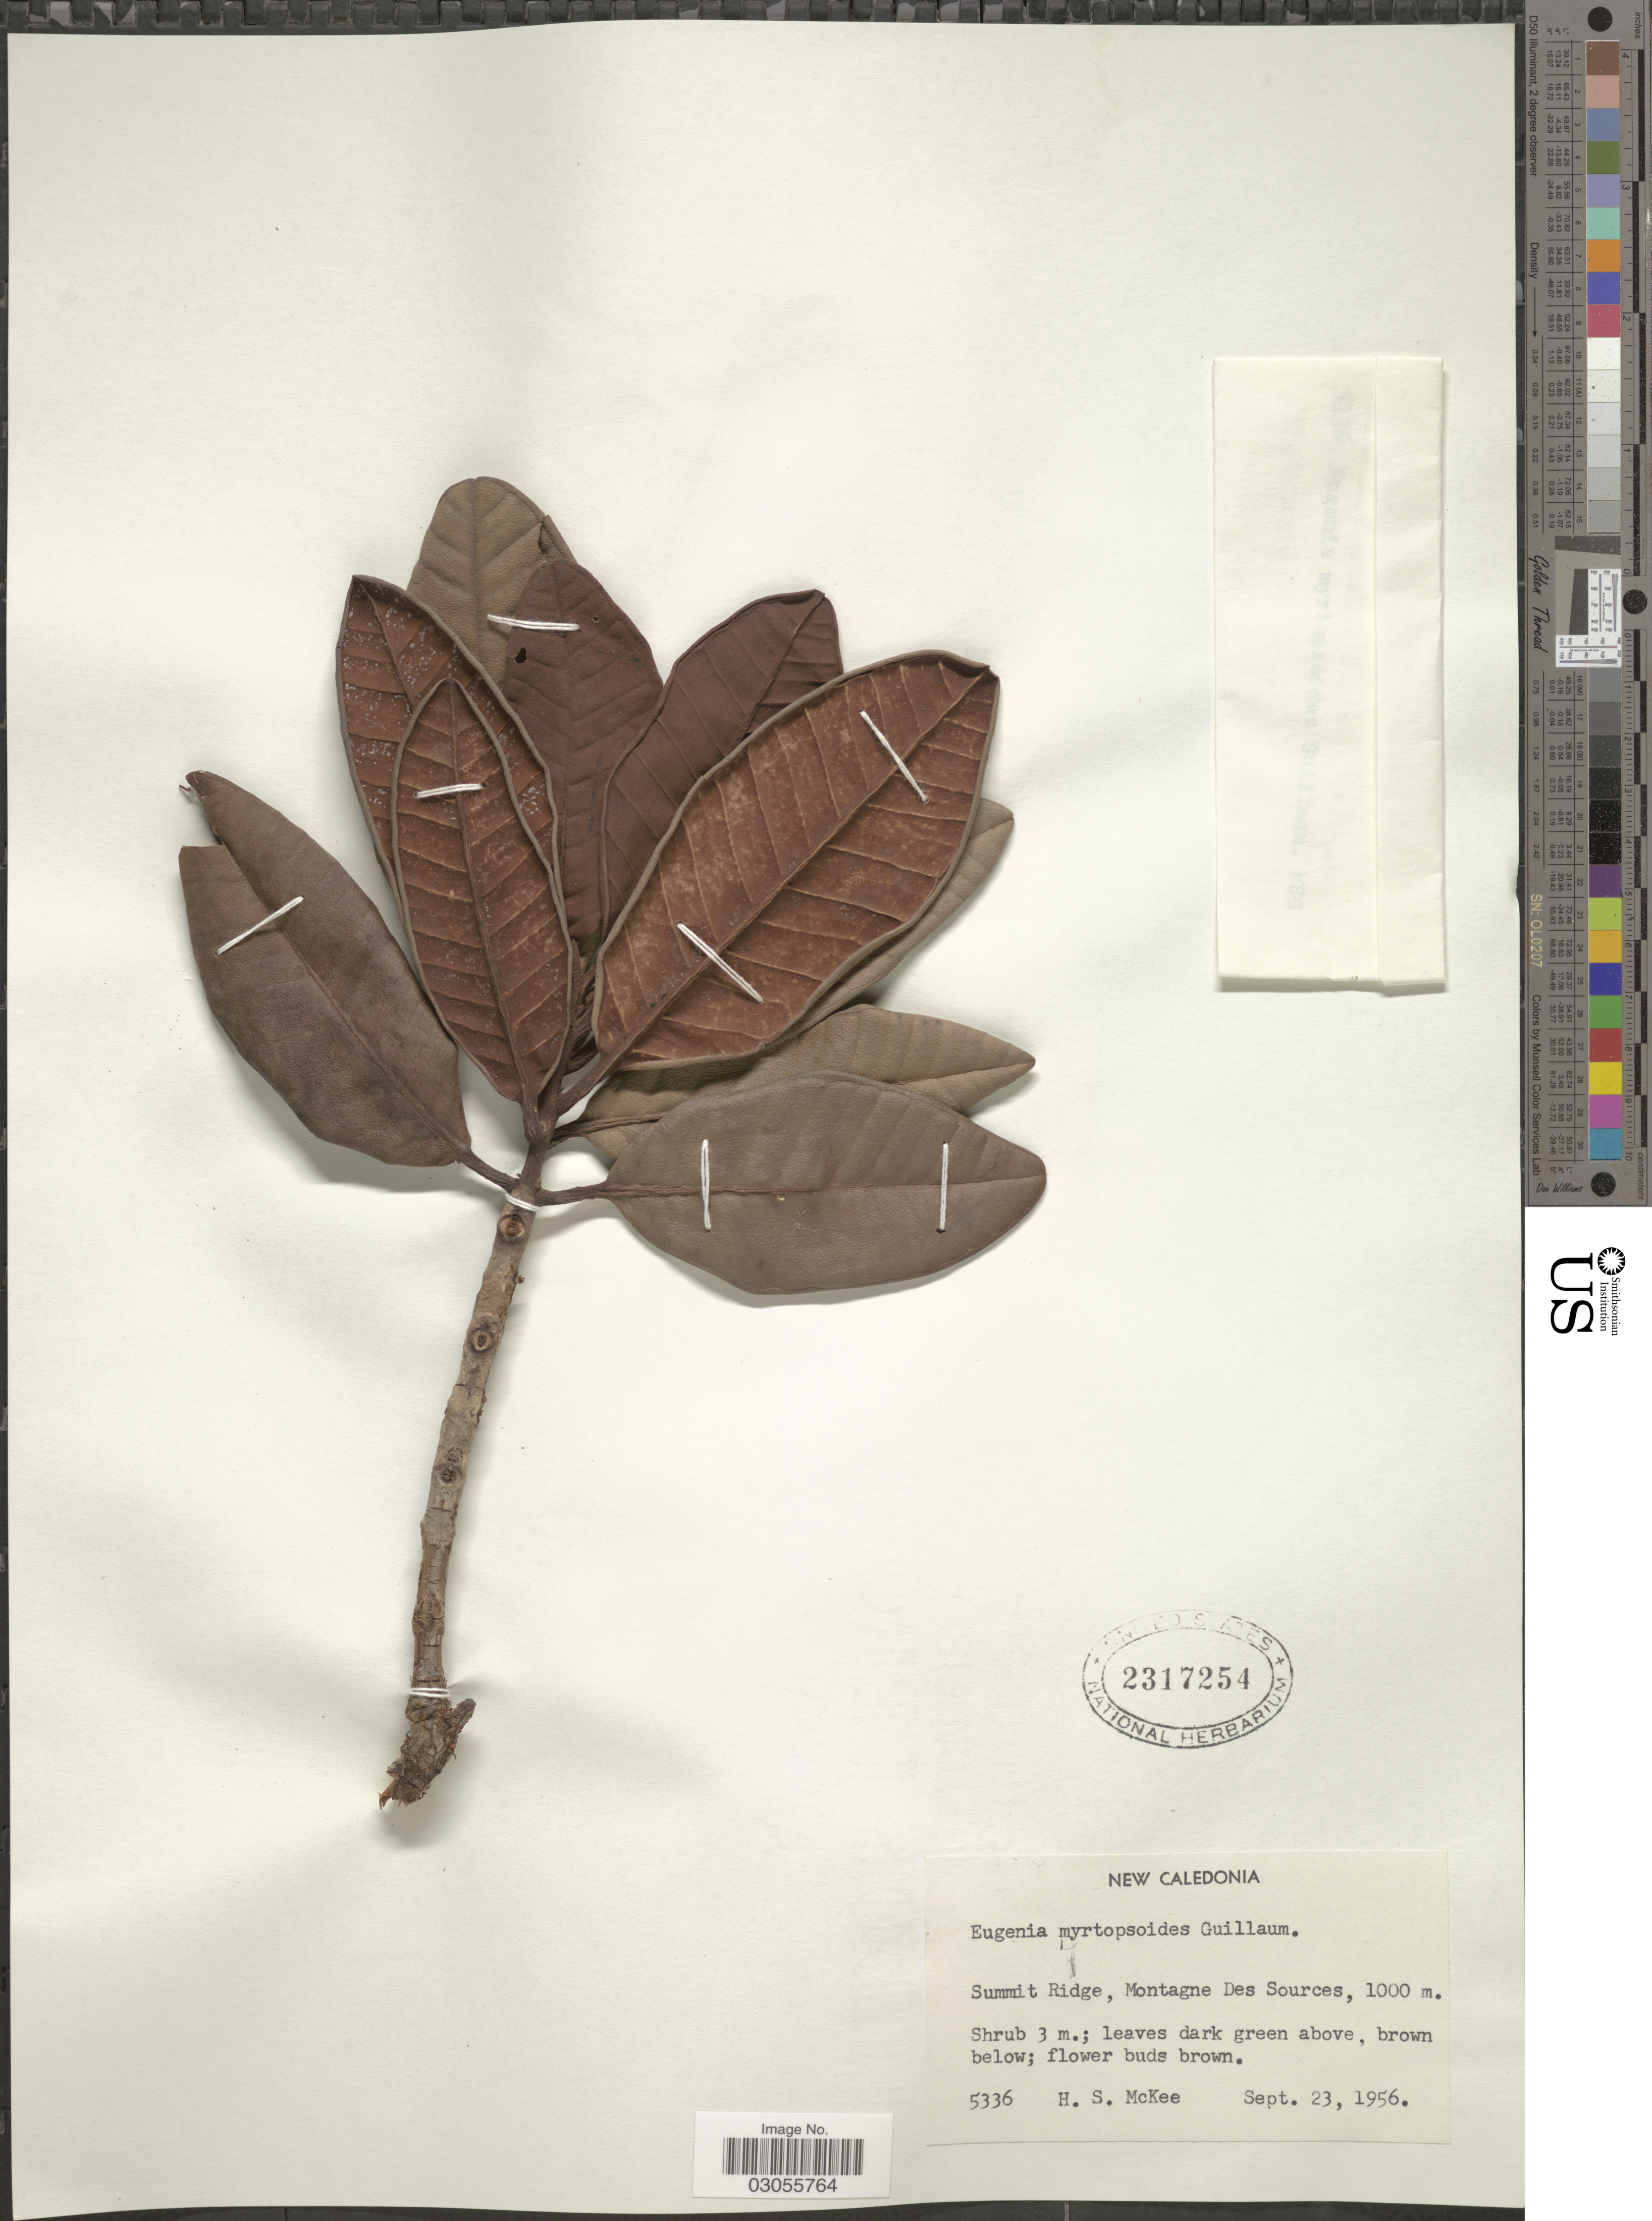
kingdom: Plantae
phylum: Tracheophyta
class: Magnoliopsida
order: Myrtales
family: Myrtaceae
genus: Kanakomyrtus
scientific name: Kanakomyrtus myrtopsidoides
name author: (Guillaumin) N. Snow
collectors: H. S. McKee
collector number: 5336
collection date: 1956-09-23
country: New Caledonia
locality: Summit Ridge, Montagne Des Sources.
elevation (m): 1000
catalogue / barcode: US 2317254